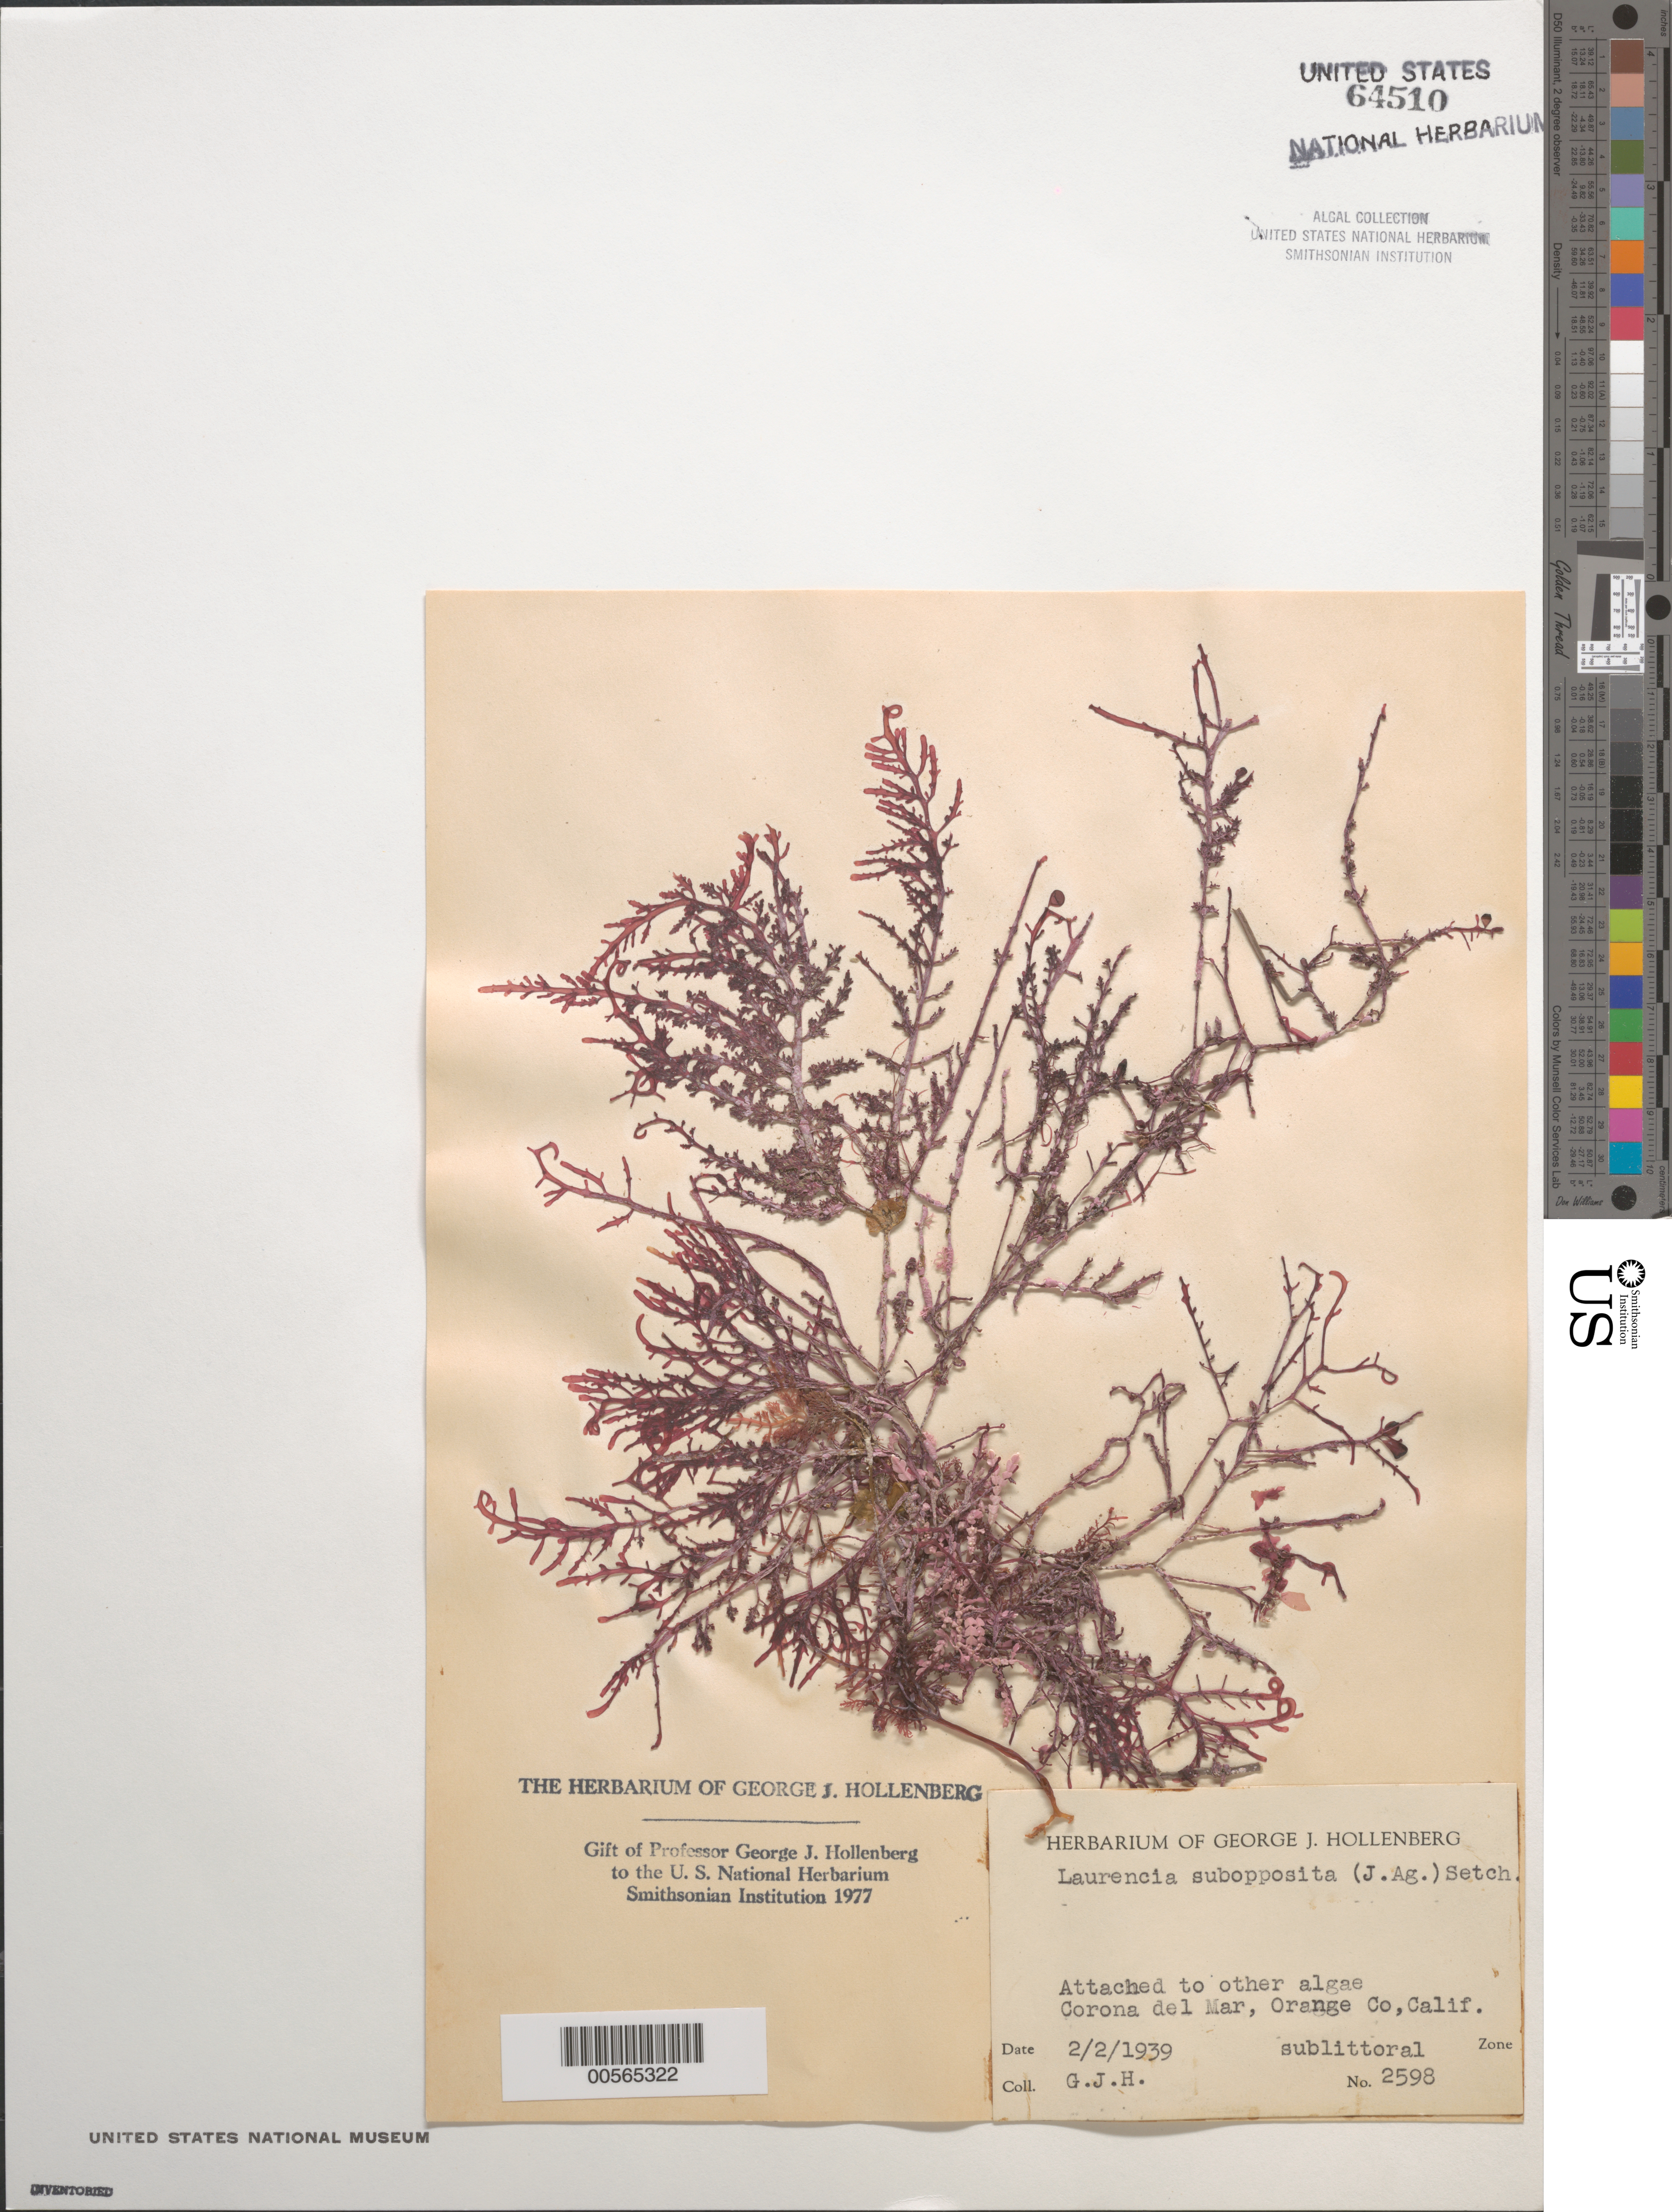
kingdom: Plantae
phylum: Rhodophyta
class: Florideophyceae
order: Ceramiales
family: Rhodomelaceae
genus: Laurencia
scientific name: Laurencia subopposita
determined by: Hollenberg, George J.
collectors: G. Hollenberg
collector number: GJH 2598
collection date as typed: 02 Feb 1939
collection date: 1939-02-02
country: United States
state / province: California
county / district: Orange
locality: Corona del Mar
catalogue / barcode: US 64510